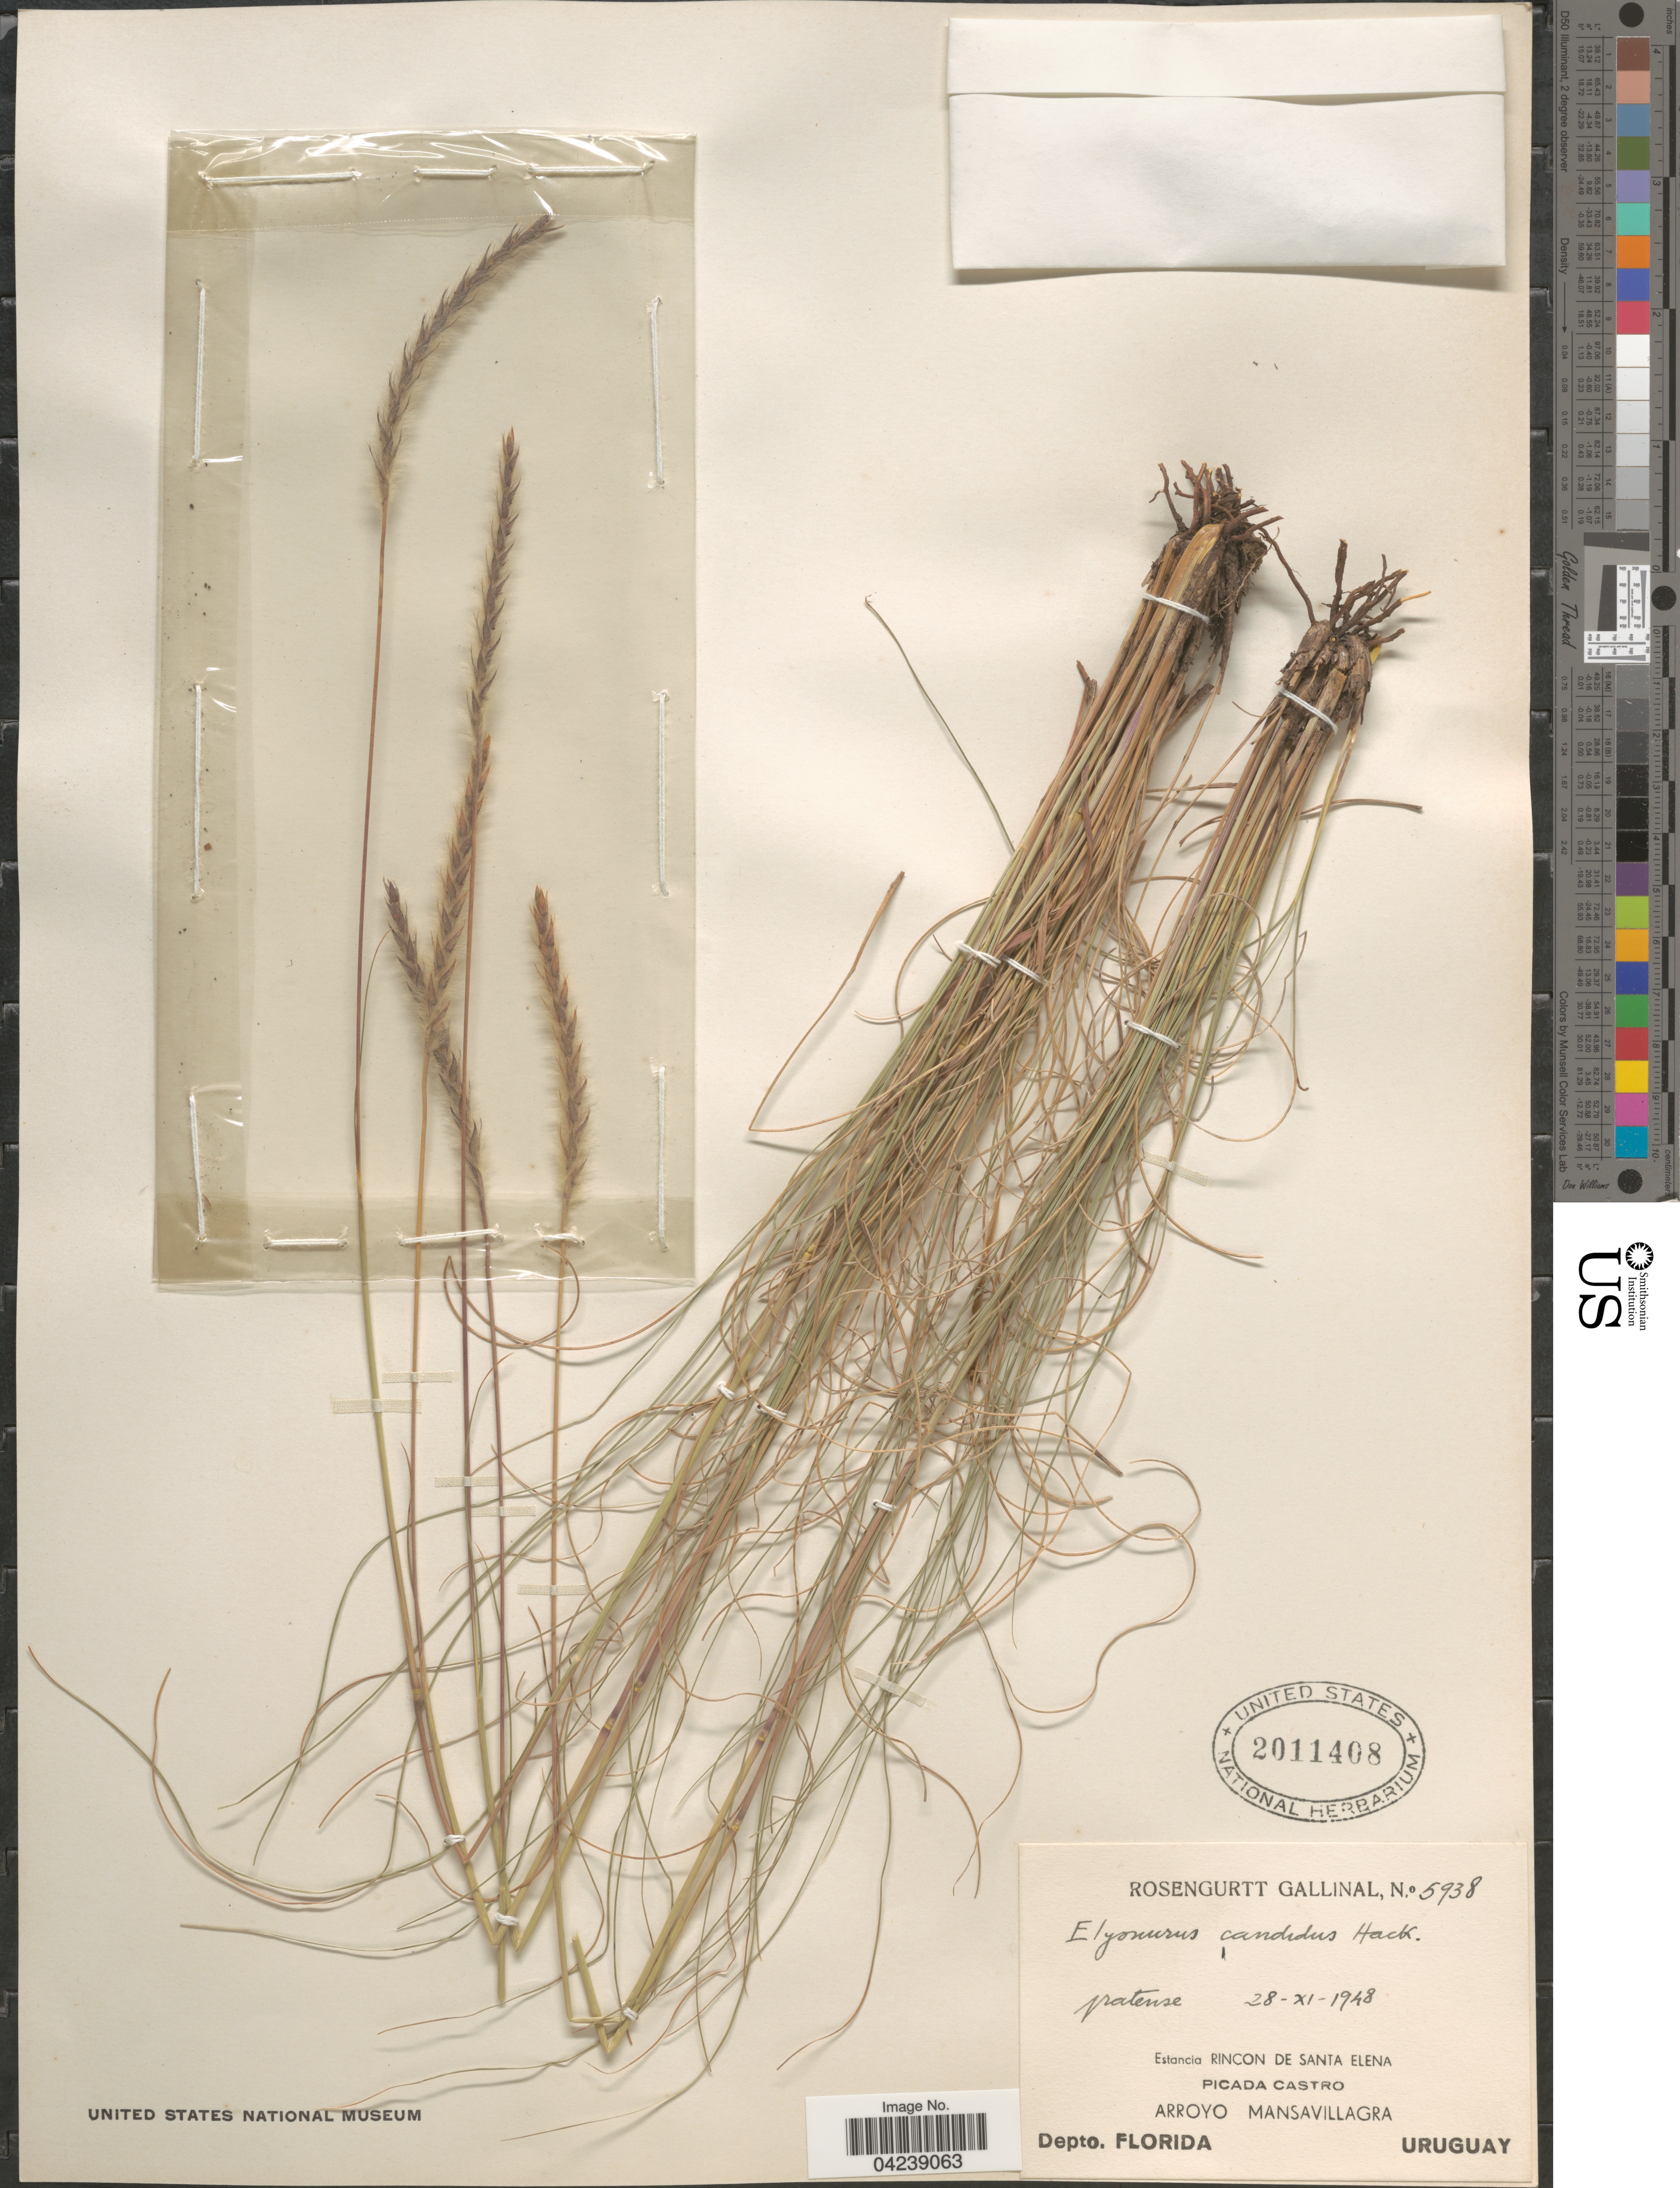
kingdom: Plantae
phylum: Tracheophyta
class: Liliopsida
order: Poales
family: Poaceae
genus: Elionurus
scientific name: Elionurus muticus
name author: (Spreng.) Kuntze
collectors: Rosengurtt & -. Gallinal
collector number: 5938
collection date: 1948-11-28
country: Uruguay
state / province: Florida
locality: Estancia Rincon de Santa Elena. Picada Castro. Arroyo Mansavillagra. Depto. Florida.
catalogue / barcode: US 2011408